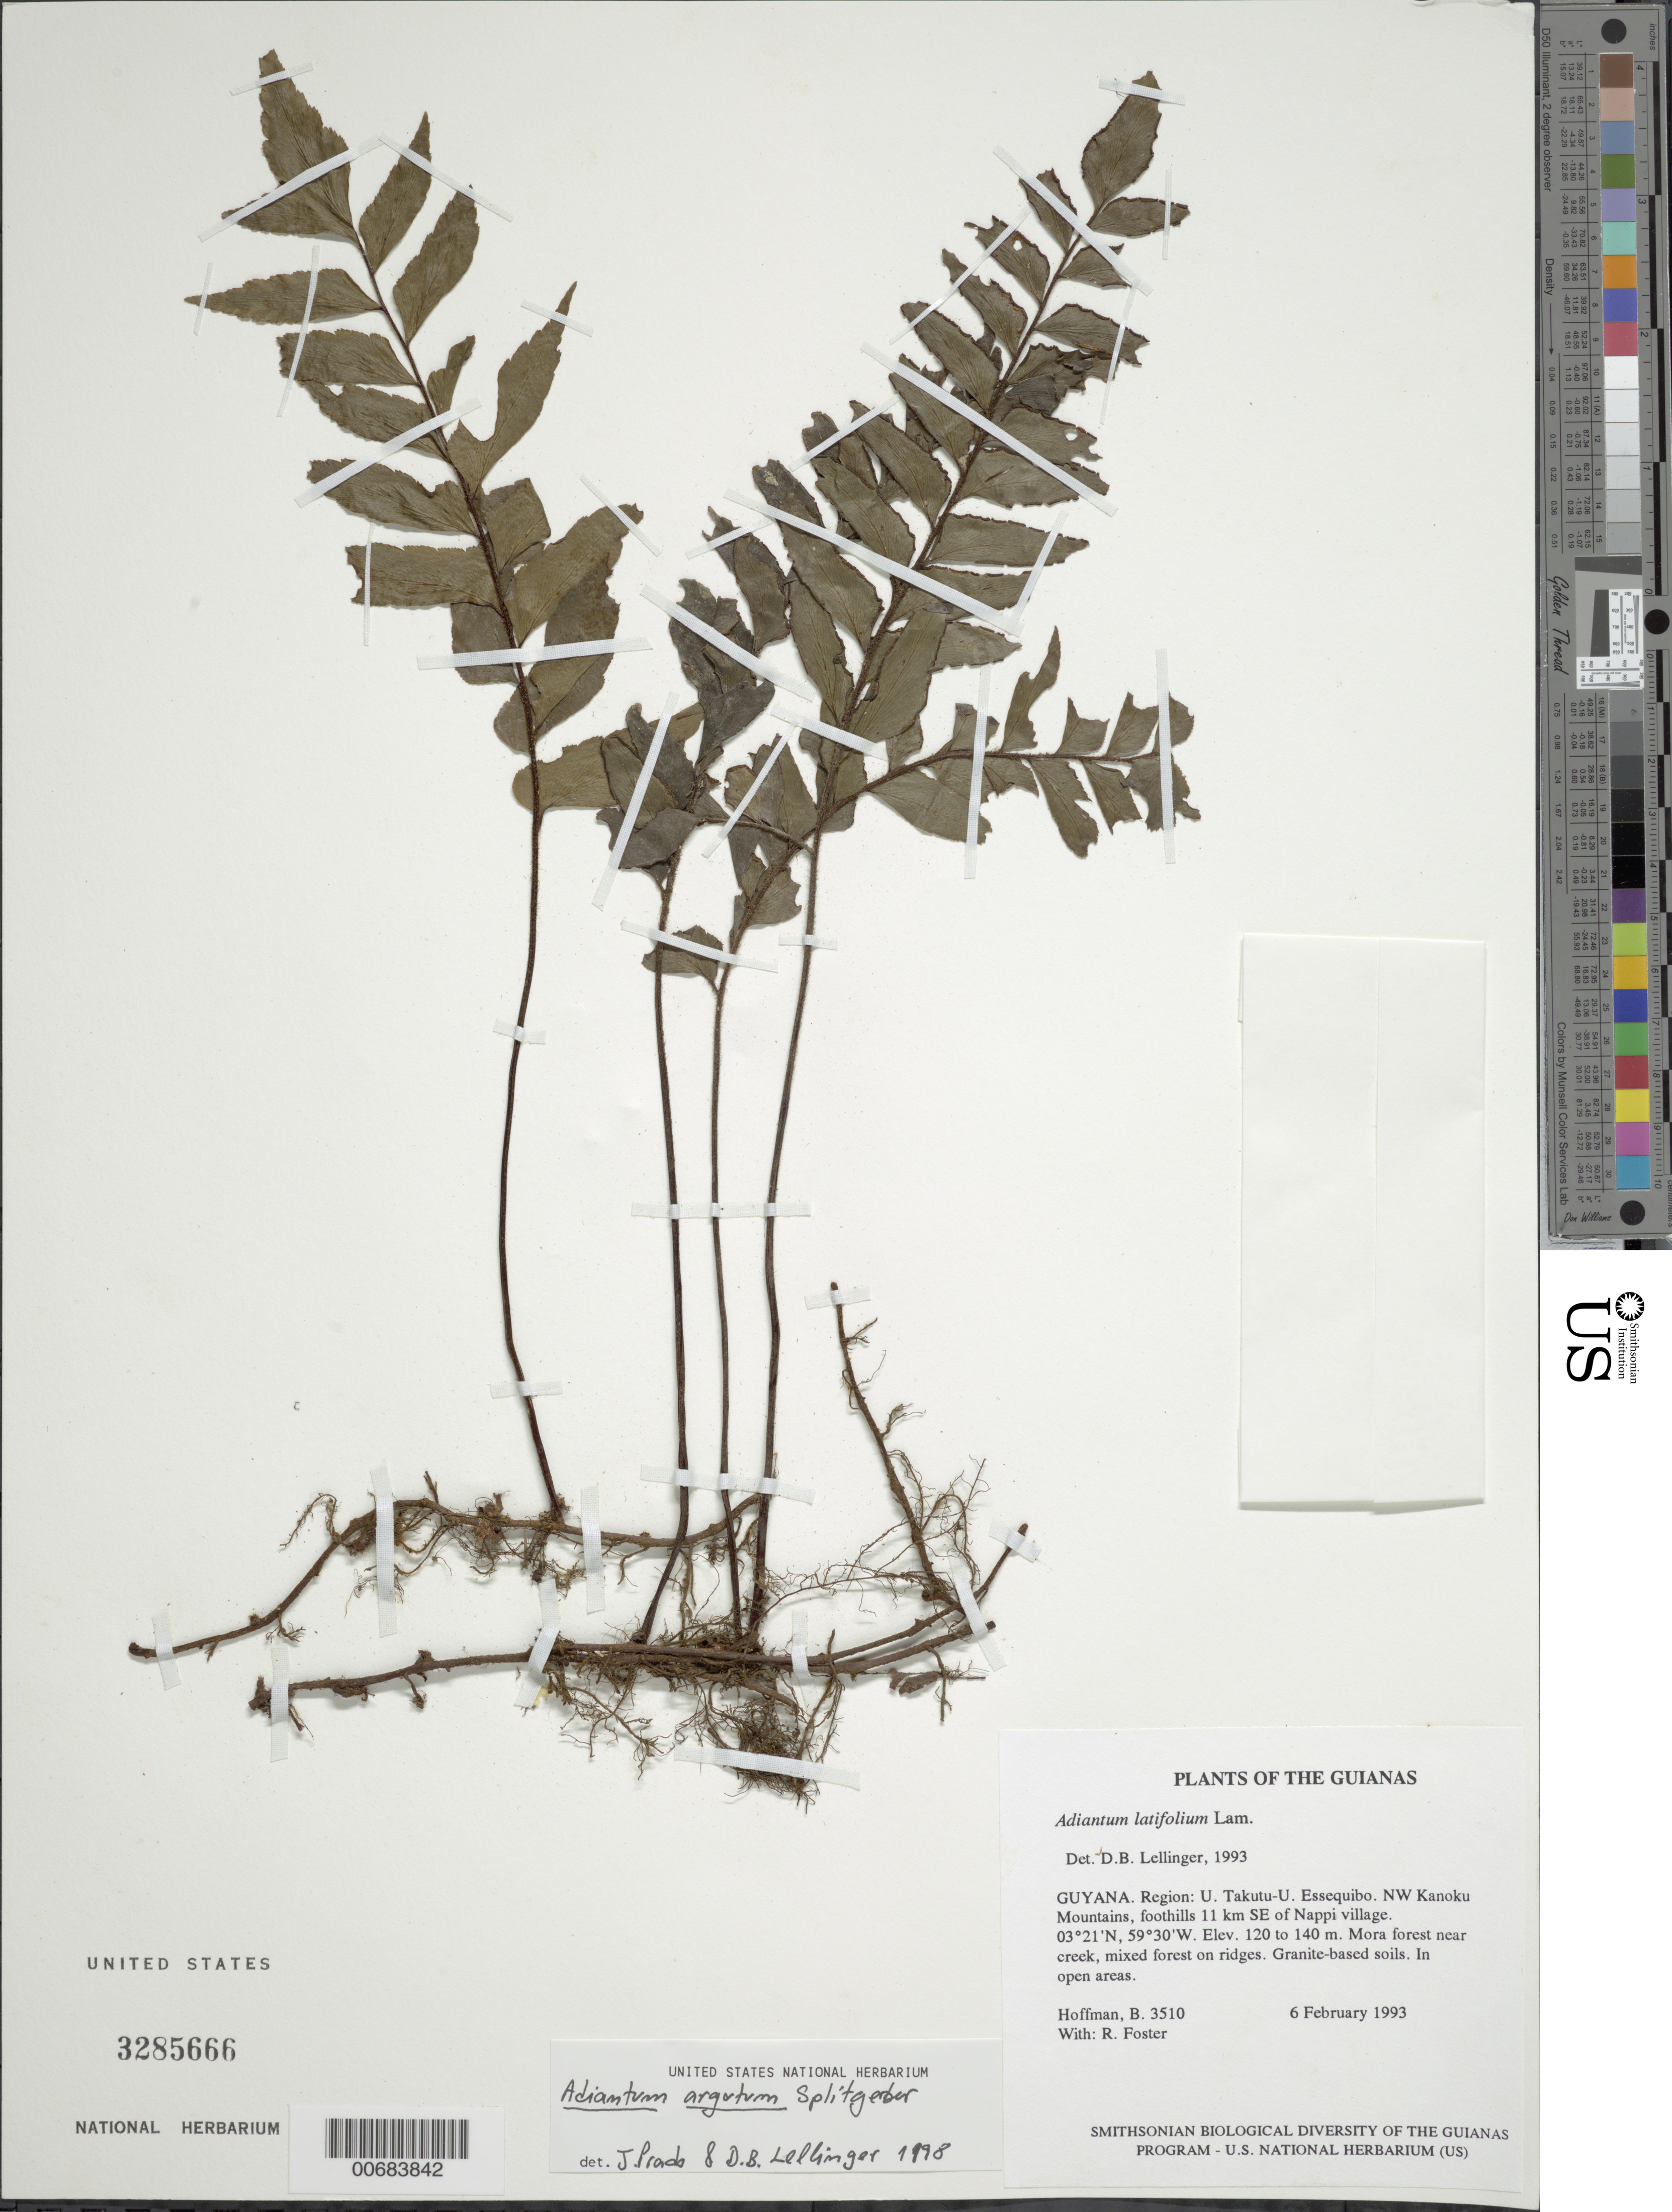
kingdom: Plantae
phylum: Tracheophyta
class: Polypodiopsida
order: Polypodiales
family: Pteridaceae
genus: Adiantum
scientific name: Adiantum argutum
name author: Splitg.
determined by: Prado, J.; Lellinger, D. B.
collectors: B. Hoffman & R. Foster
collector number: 3510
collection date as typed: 6 February 1993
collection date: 1993-02-06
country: Guyana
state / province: U. Takutu-U. Essequibo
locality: NW Kanuku Mountains, foothills 11 km SE of Nappi village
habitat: Mora forest near creek, mixed forest on ridges. Granite-based soils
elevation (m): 120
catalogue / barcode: US 3285666